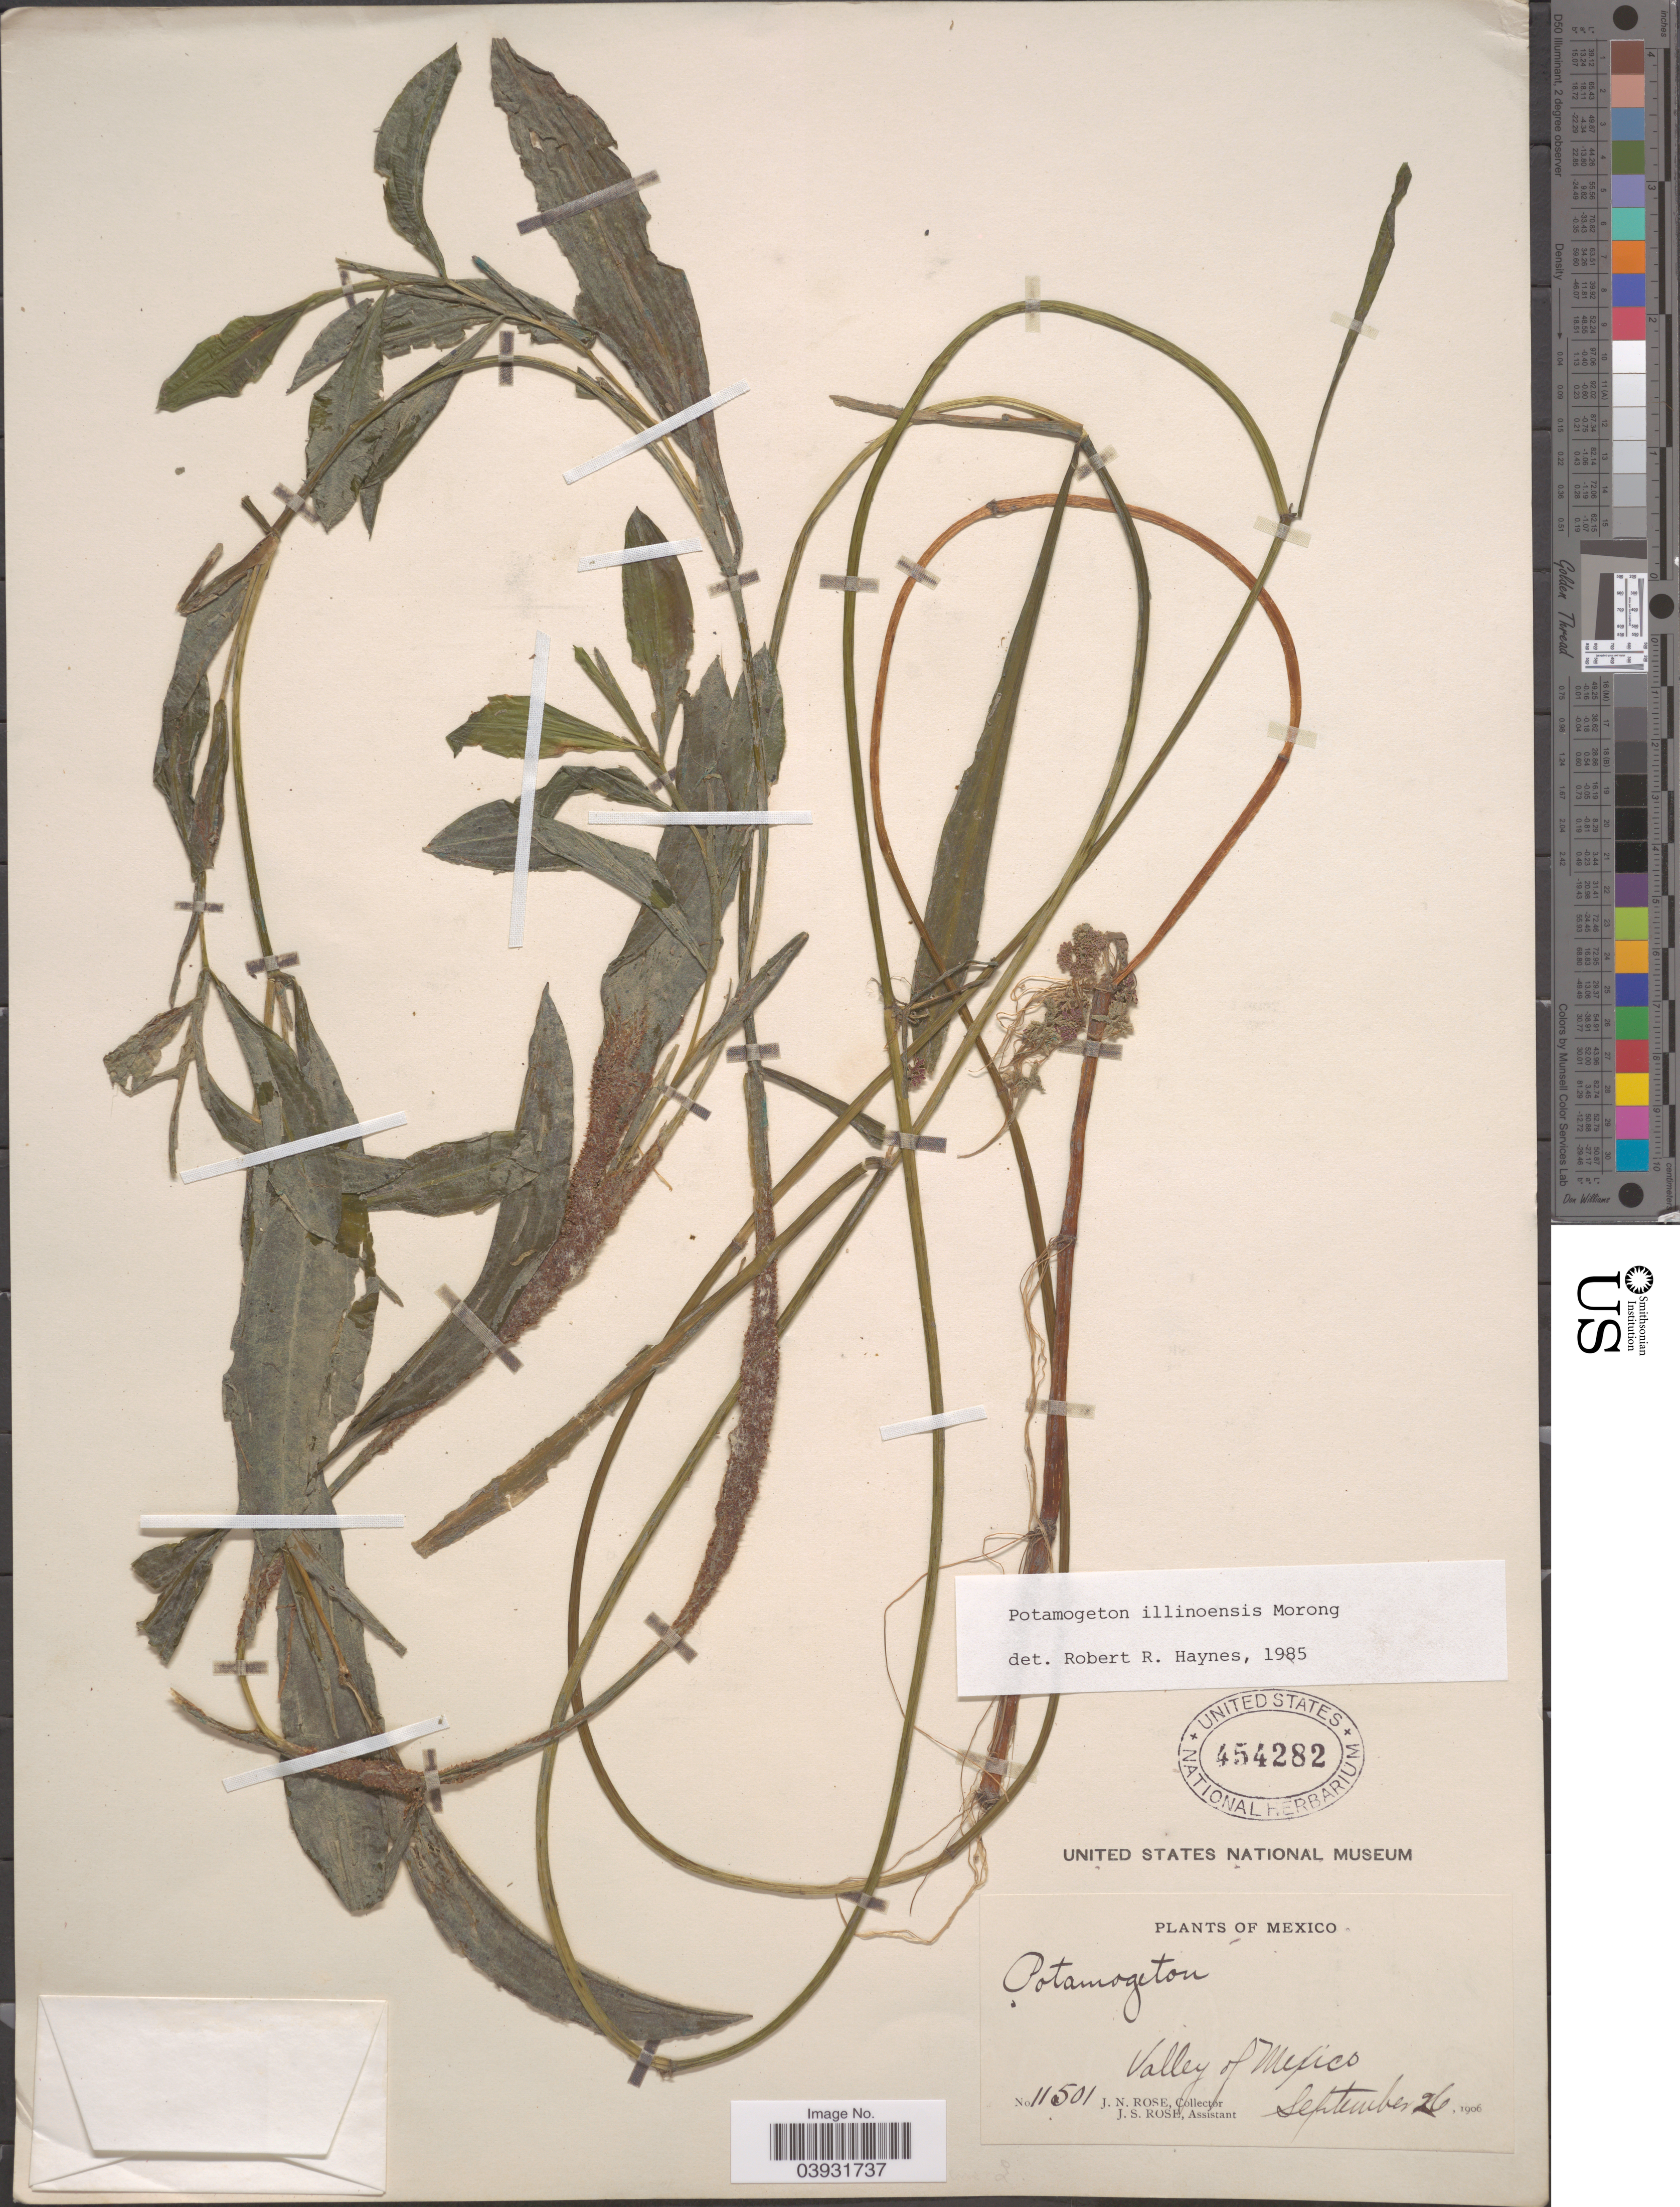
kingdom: Plantae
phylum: Tracheophyta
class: Liliopsida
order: Alismatales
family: Potamogetonaceae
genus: Potamogeton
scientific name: Potamogeton illinoensis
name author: Morong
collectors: J. N. Rose & J. S. Rose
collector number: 11501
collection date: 1906-09-26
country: Mexico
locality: Valley of Mexico.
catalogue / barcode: US 454282